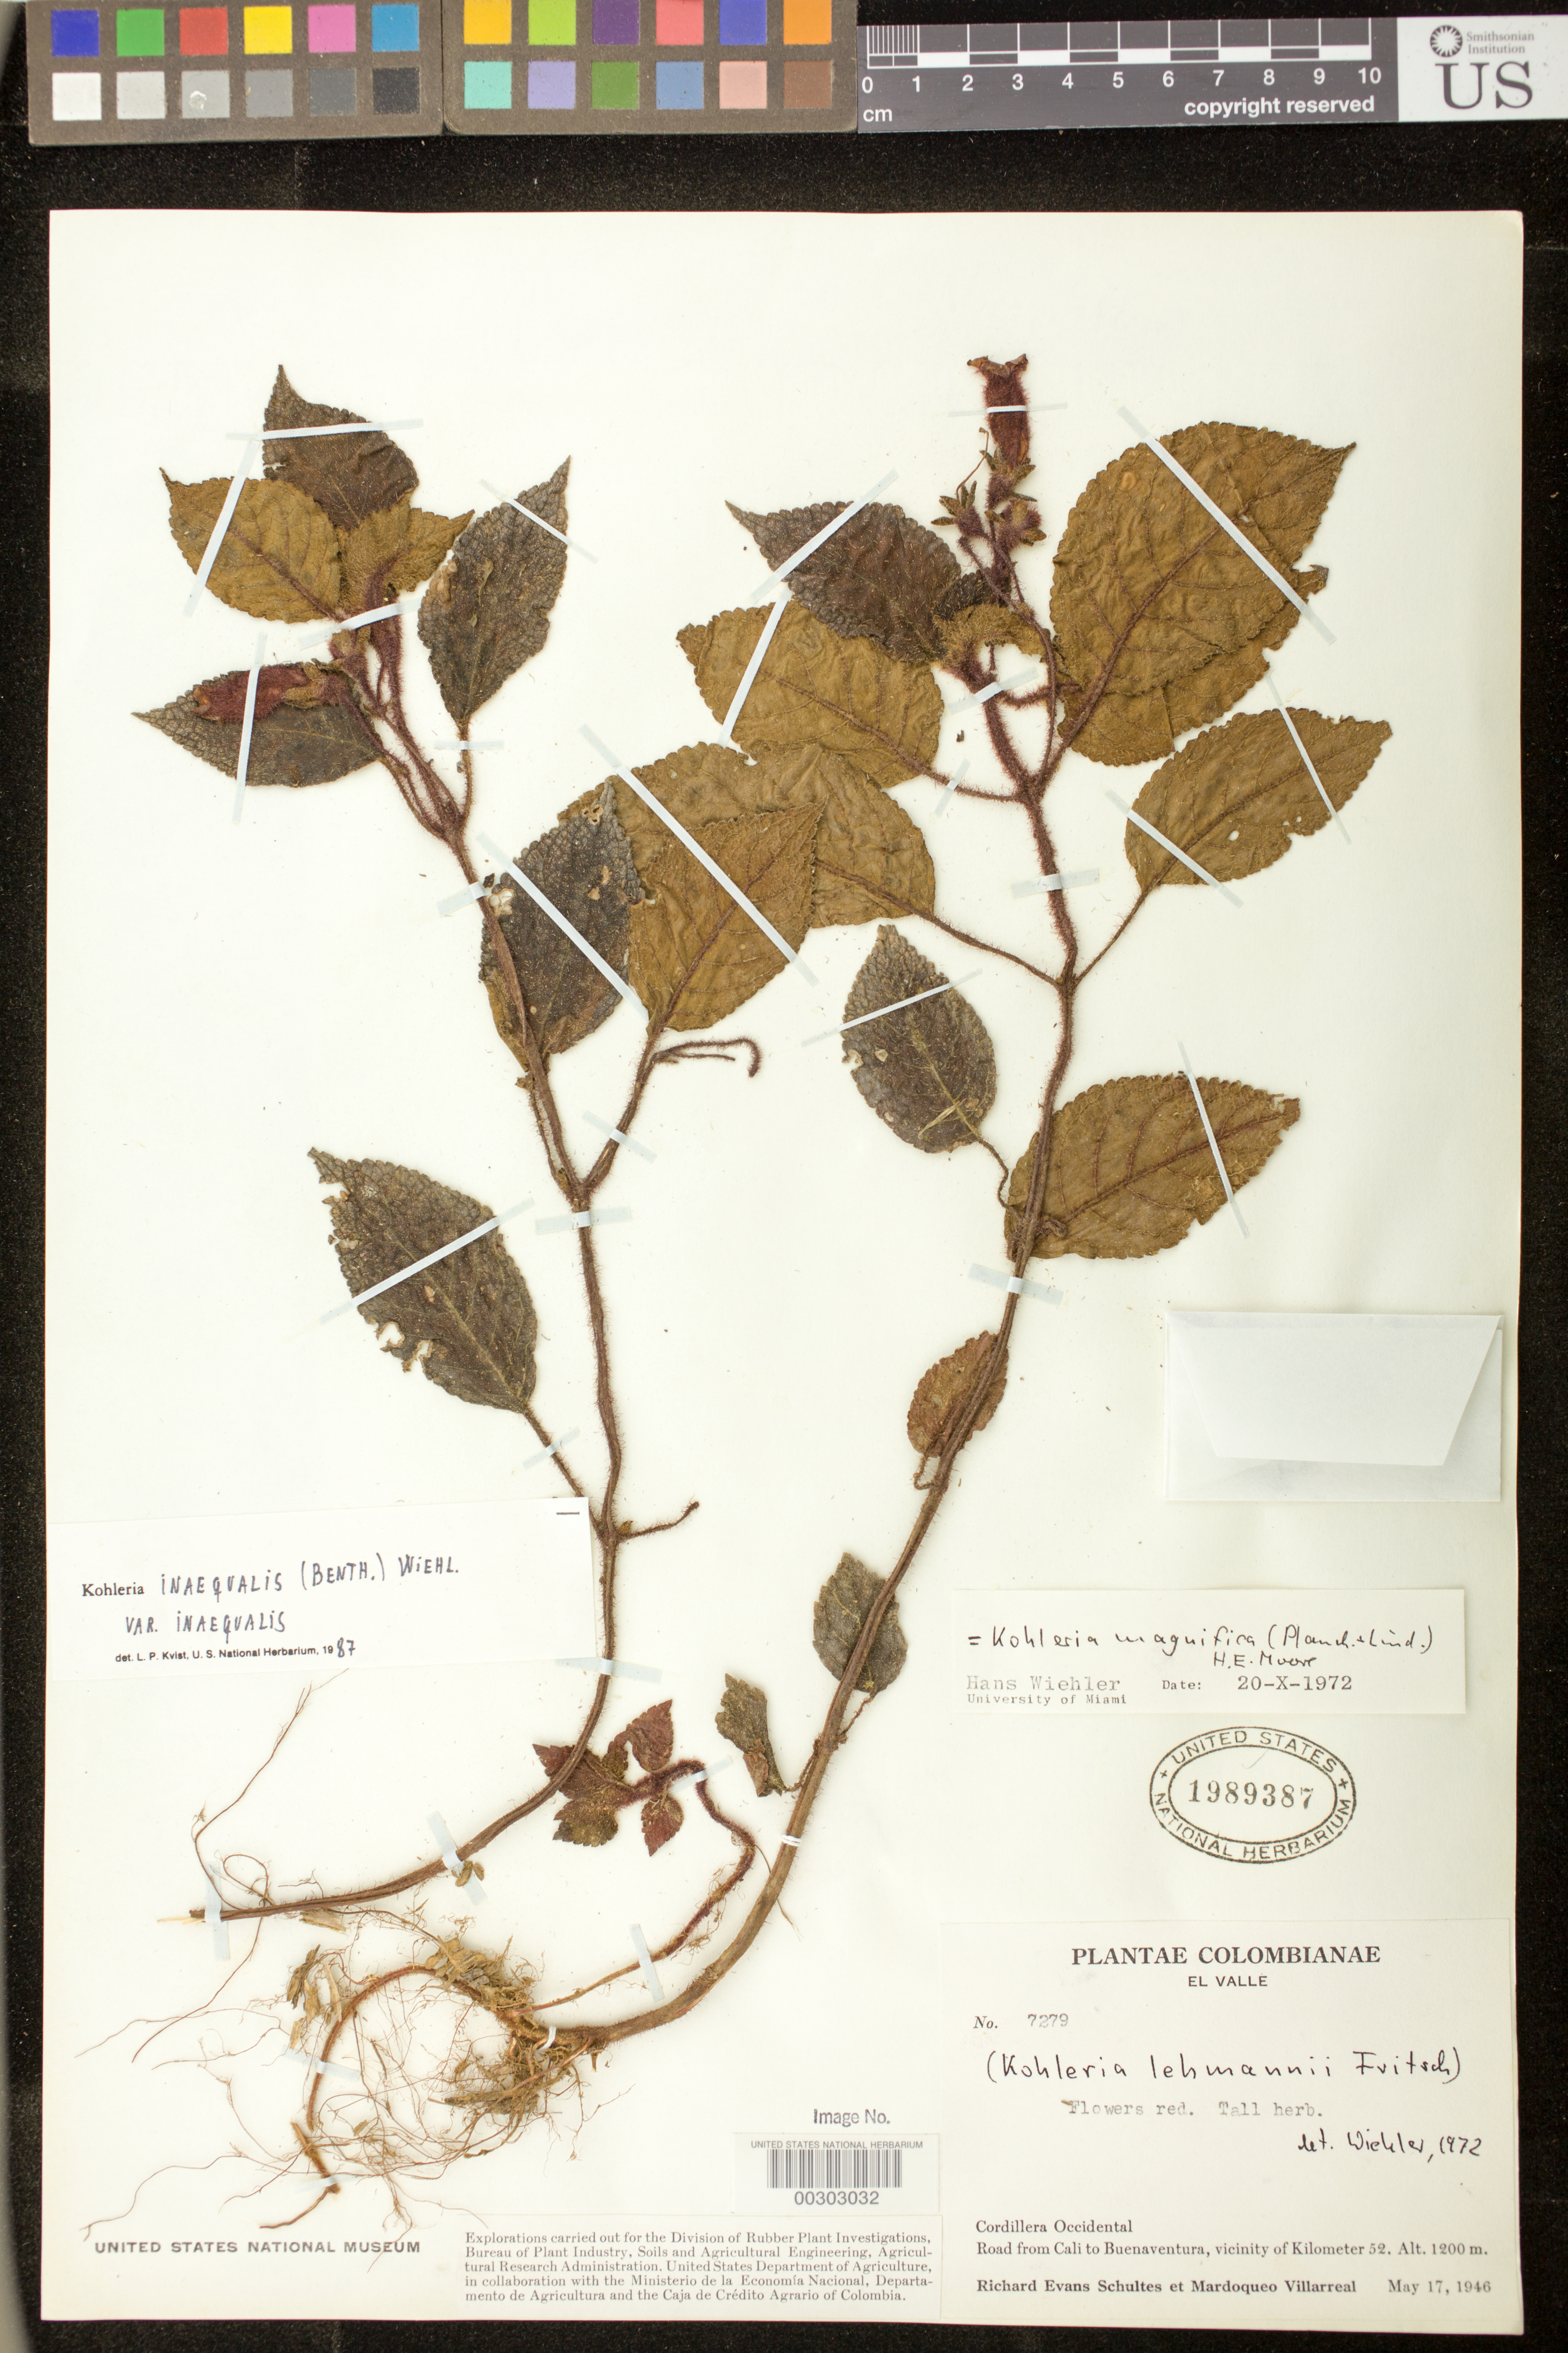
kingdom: Plantae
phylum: Tracheophyta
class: Magnoliopsida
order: Lamiales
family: Gesneriaceae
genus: Kohleria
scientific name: Kohleria inaequalis var. inaequalis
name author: (Benth.) Wiehler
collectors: R. E. Schultes & M. Villareal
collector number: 7279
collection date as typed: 17 May 1946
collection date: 1946-05-17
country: Colombia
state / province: Valle del Cauca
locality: Cordillera Occidental, road from Cali to Buenaventura, vicinity of km 52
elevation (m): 1200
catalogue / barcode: US 1989387